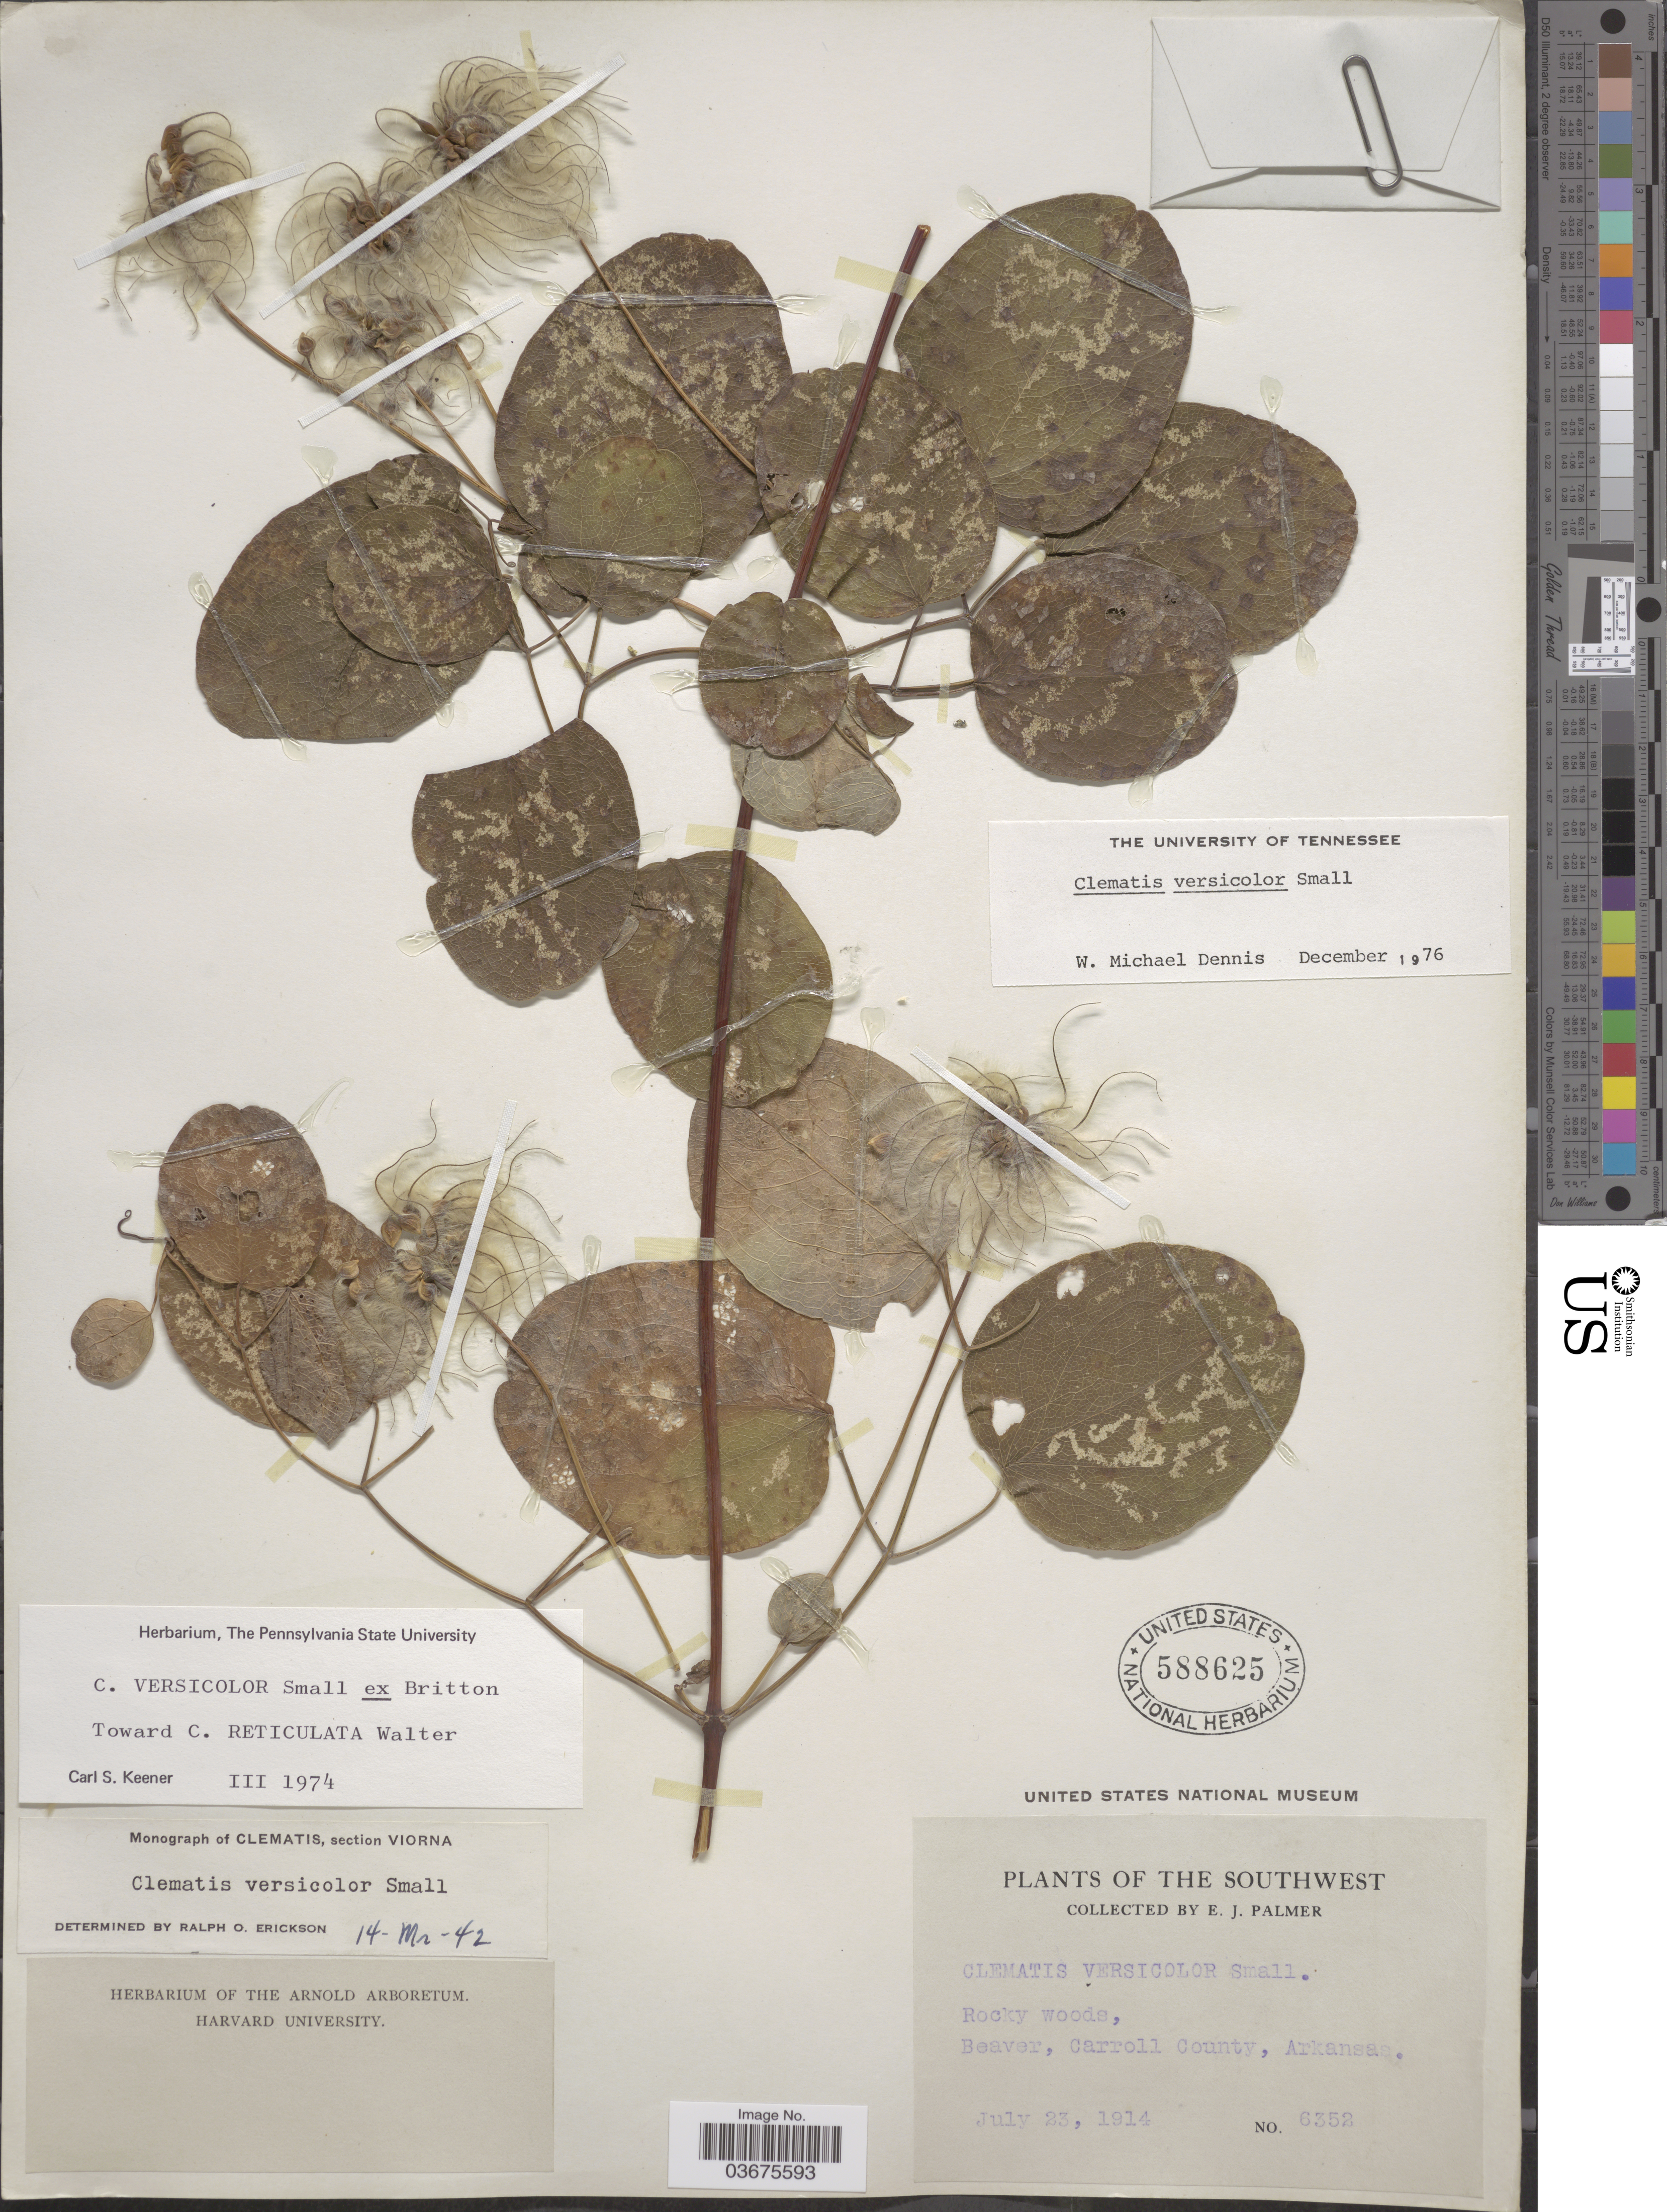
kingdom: Plantae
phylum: Tracheophyta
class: Magnoliopsida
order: Ranunculales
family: Ranunculaceae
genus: Clematis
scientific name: Clematis versicolor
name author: Small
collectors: E. J. Palmer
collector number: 6352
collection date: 1914-07-23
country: United States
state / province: Arkansas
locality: The Southwest. Rocky woods, Beaver, Carroll County.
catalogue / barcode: US 588625